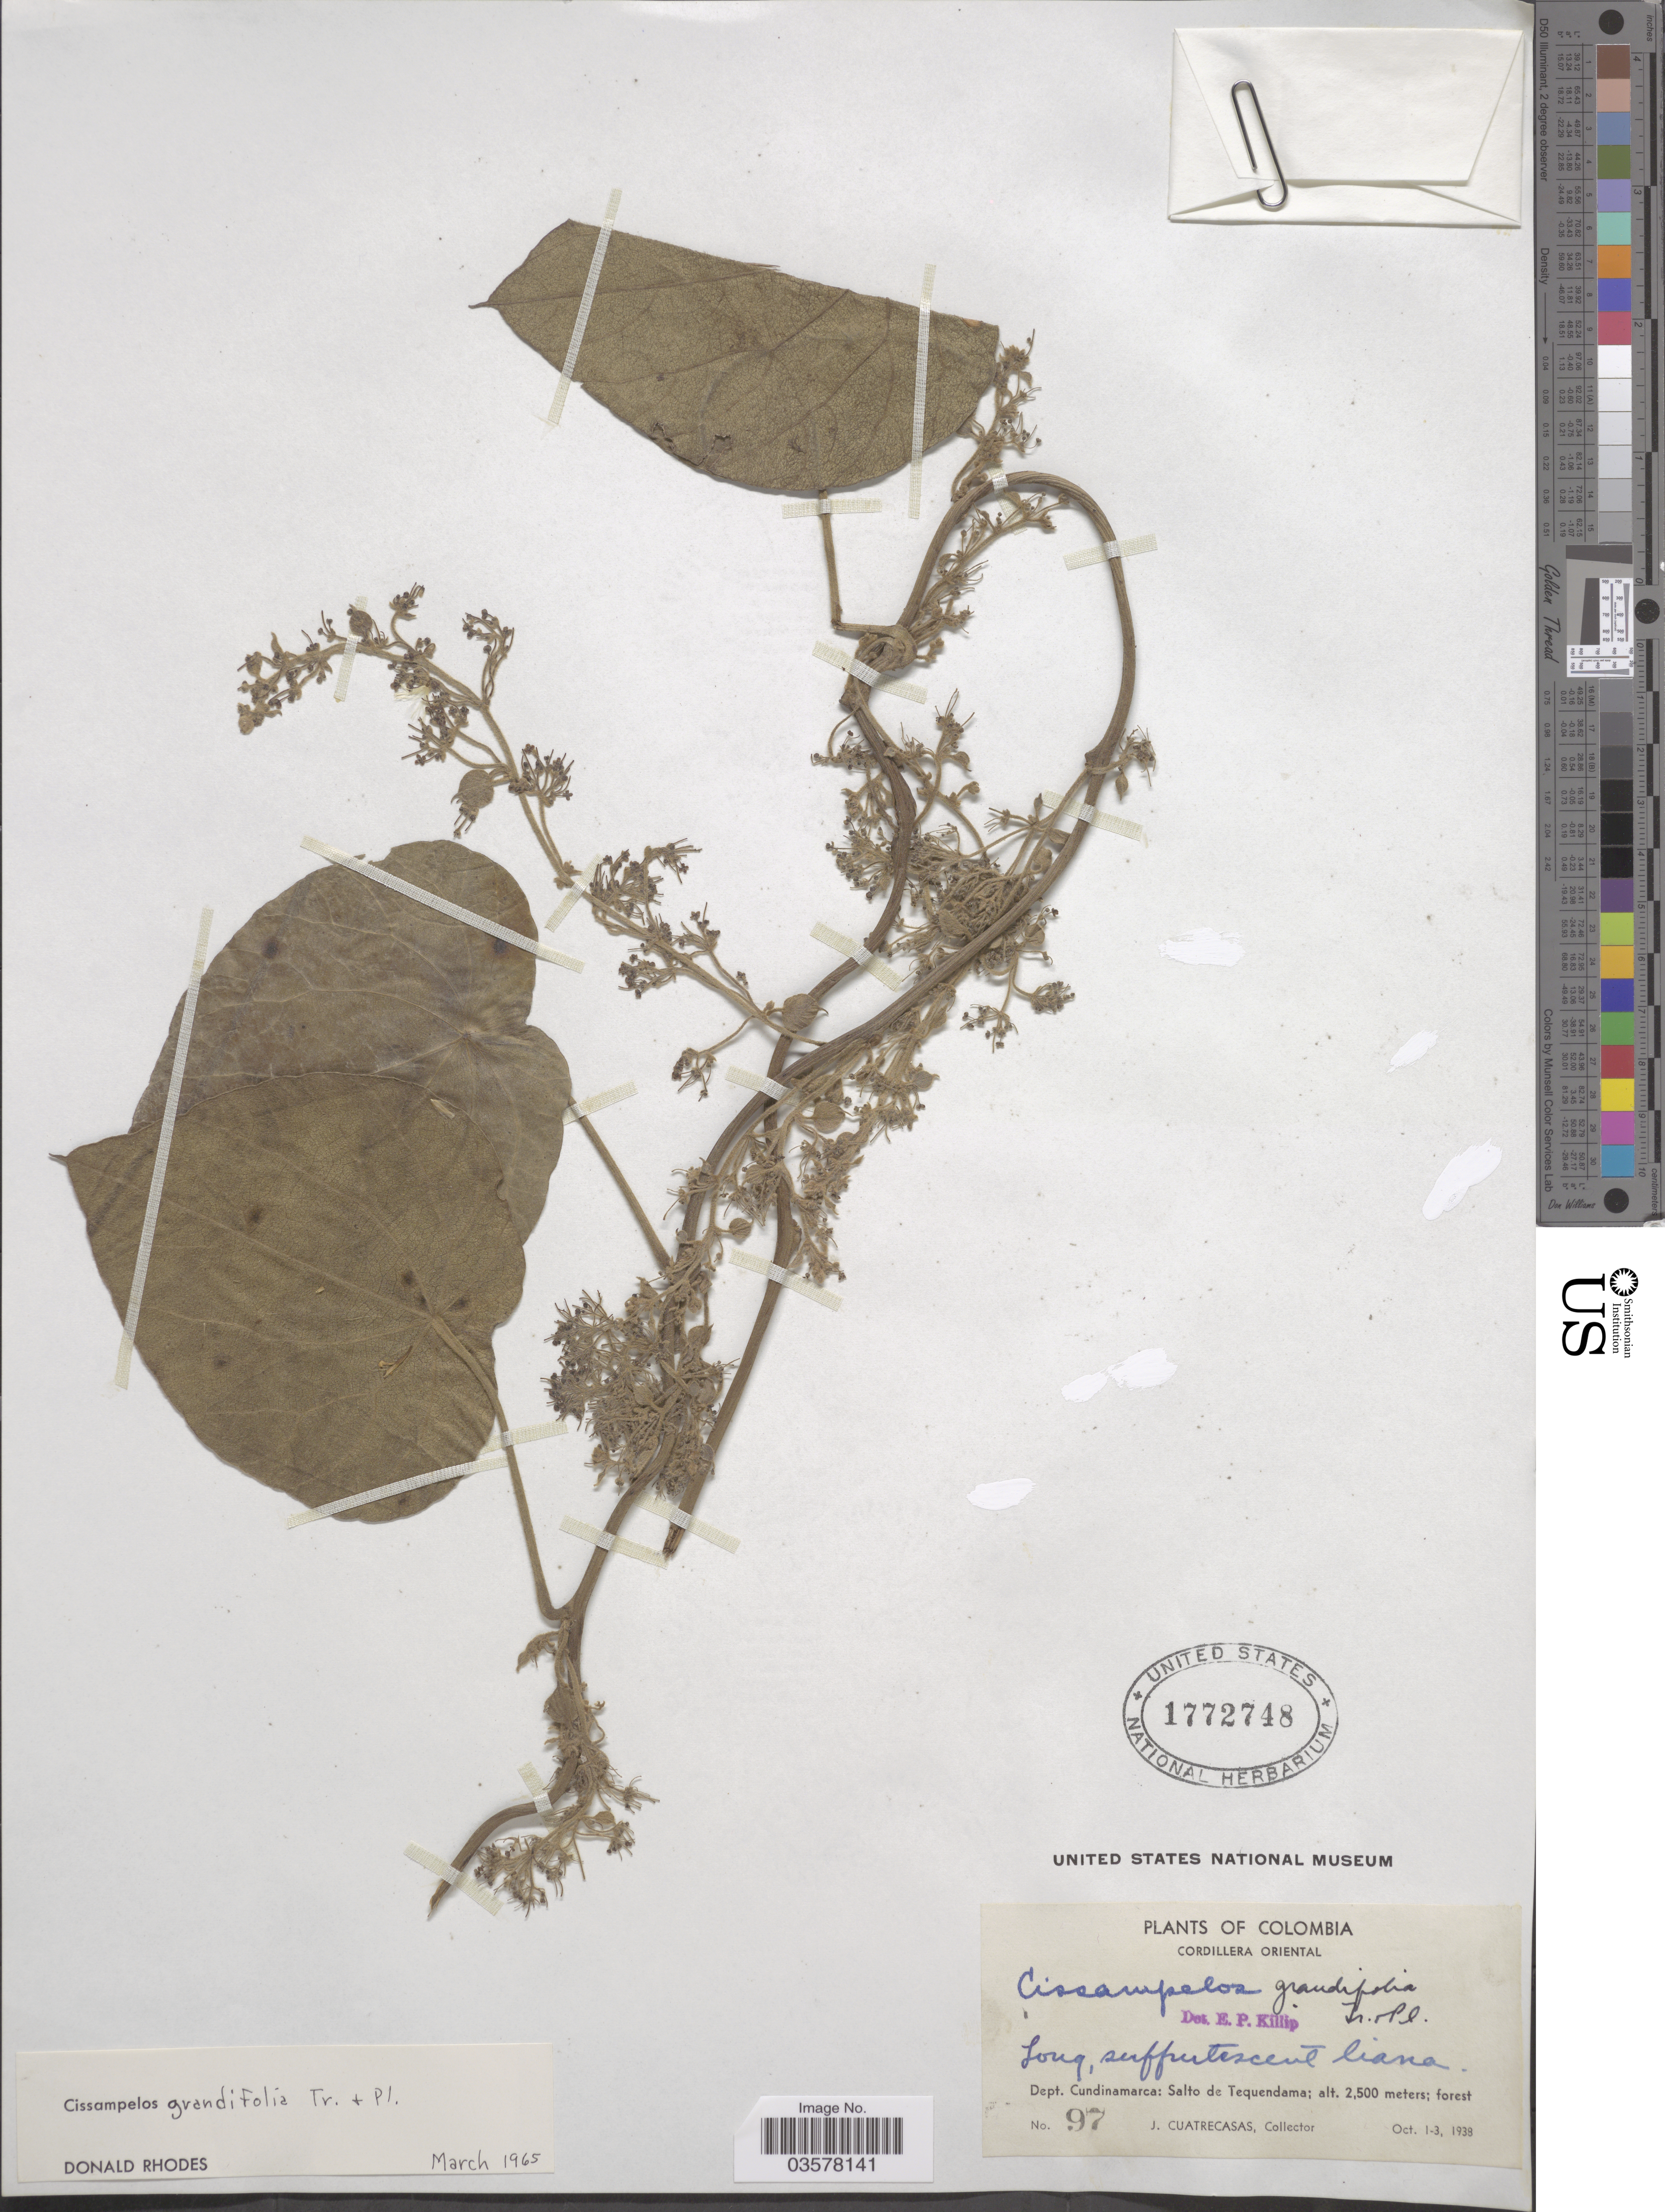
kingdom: Plantae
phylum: Tracheophyta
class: Magnoliopsida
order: Ranunculales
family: Menispermaceae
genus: Cissampelos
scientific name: Cissampelos grandifolia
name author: Triana & Planch.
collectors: J. Cuatrecasas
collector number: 97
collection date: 1938-10-01/1938-10-03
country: Colombia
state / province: Cundinamarca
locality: Cordillera Oriental. Dept. Cundinamarca: Salto de Tequendama.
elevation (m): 2500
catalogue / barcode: US 1772748